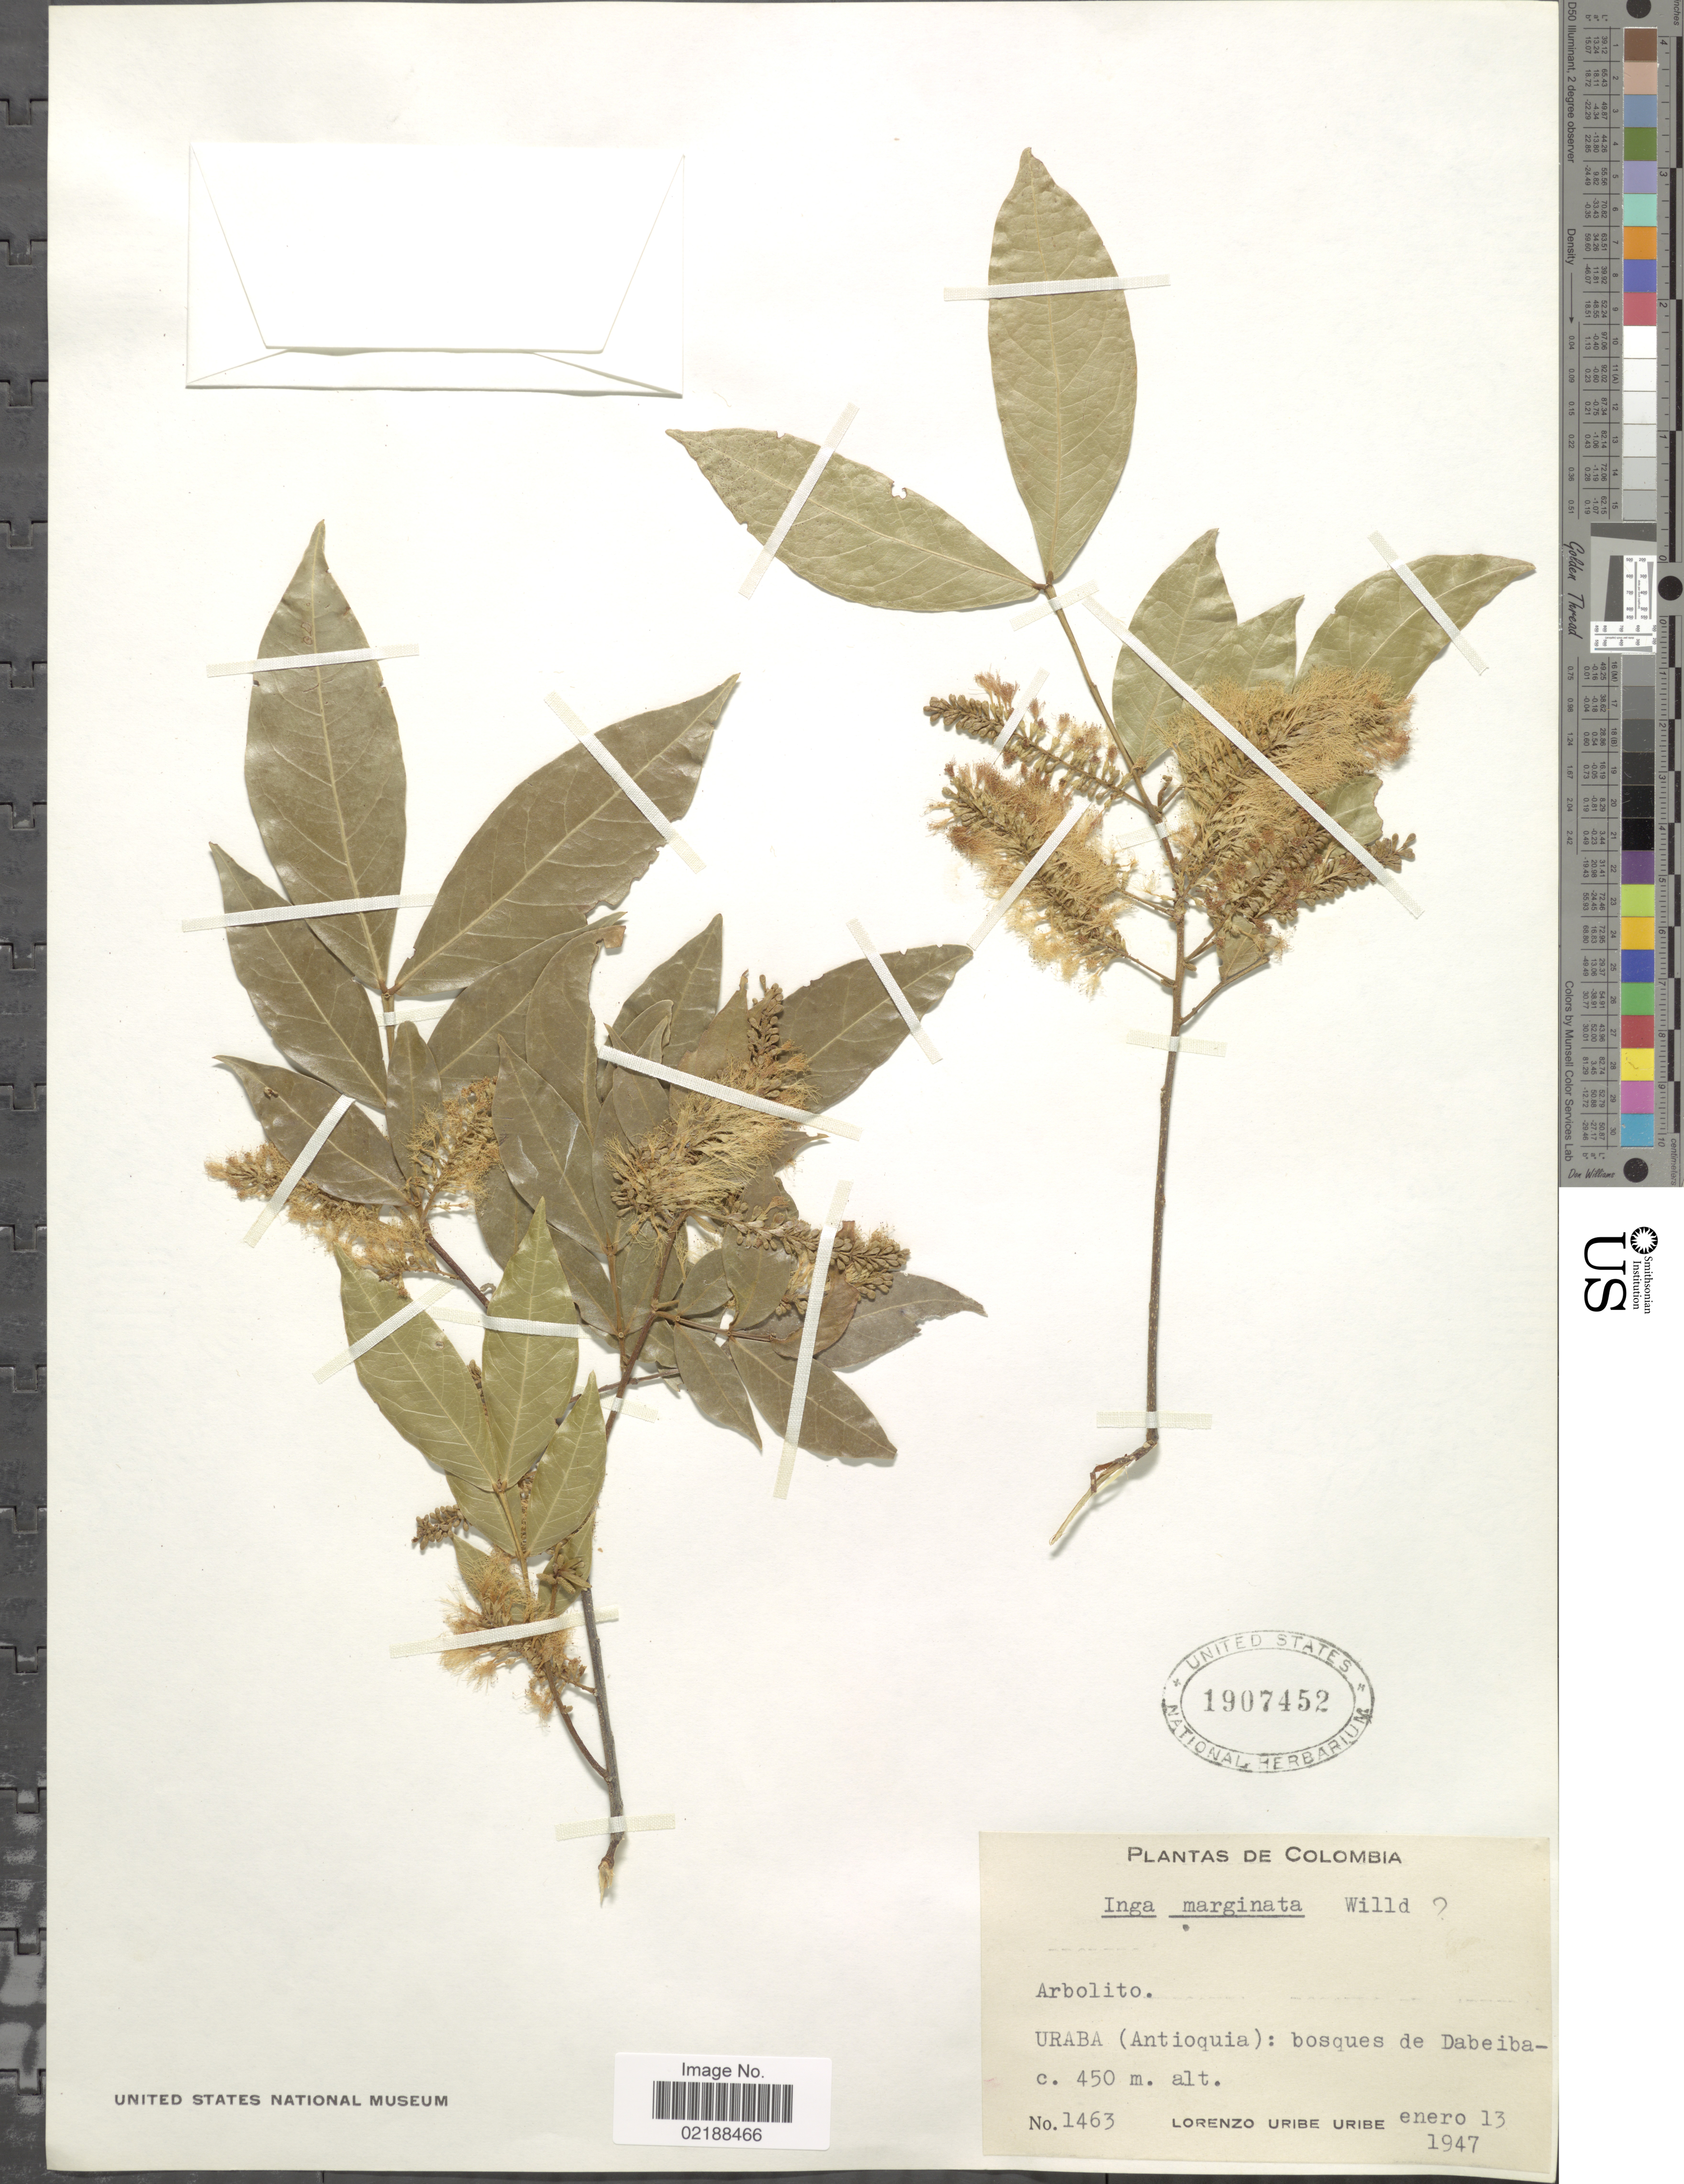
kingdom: Plantae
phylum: Tracheophyta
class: Magnoliopsida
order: Fabales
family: Fabaceae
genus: Inga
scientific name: Inga marginata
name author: Willd.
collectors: L. Uribe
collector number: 1463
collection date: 1947-01-13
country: Colombia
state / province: Antioquia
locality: Uraba: bosques de Dabeiba-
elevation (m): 450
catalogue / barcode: US 1907452